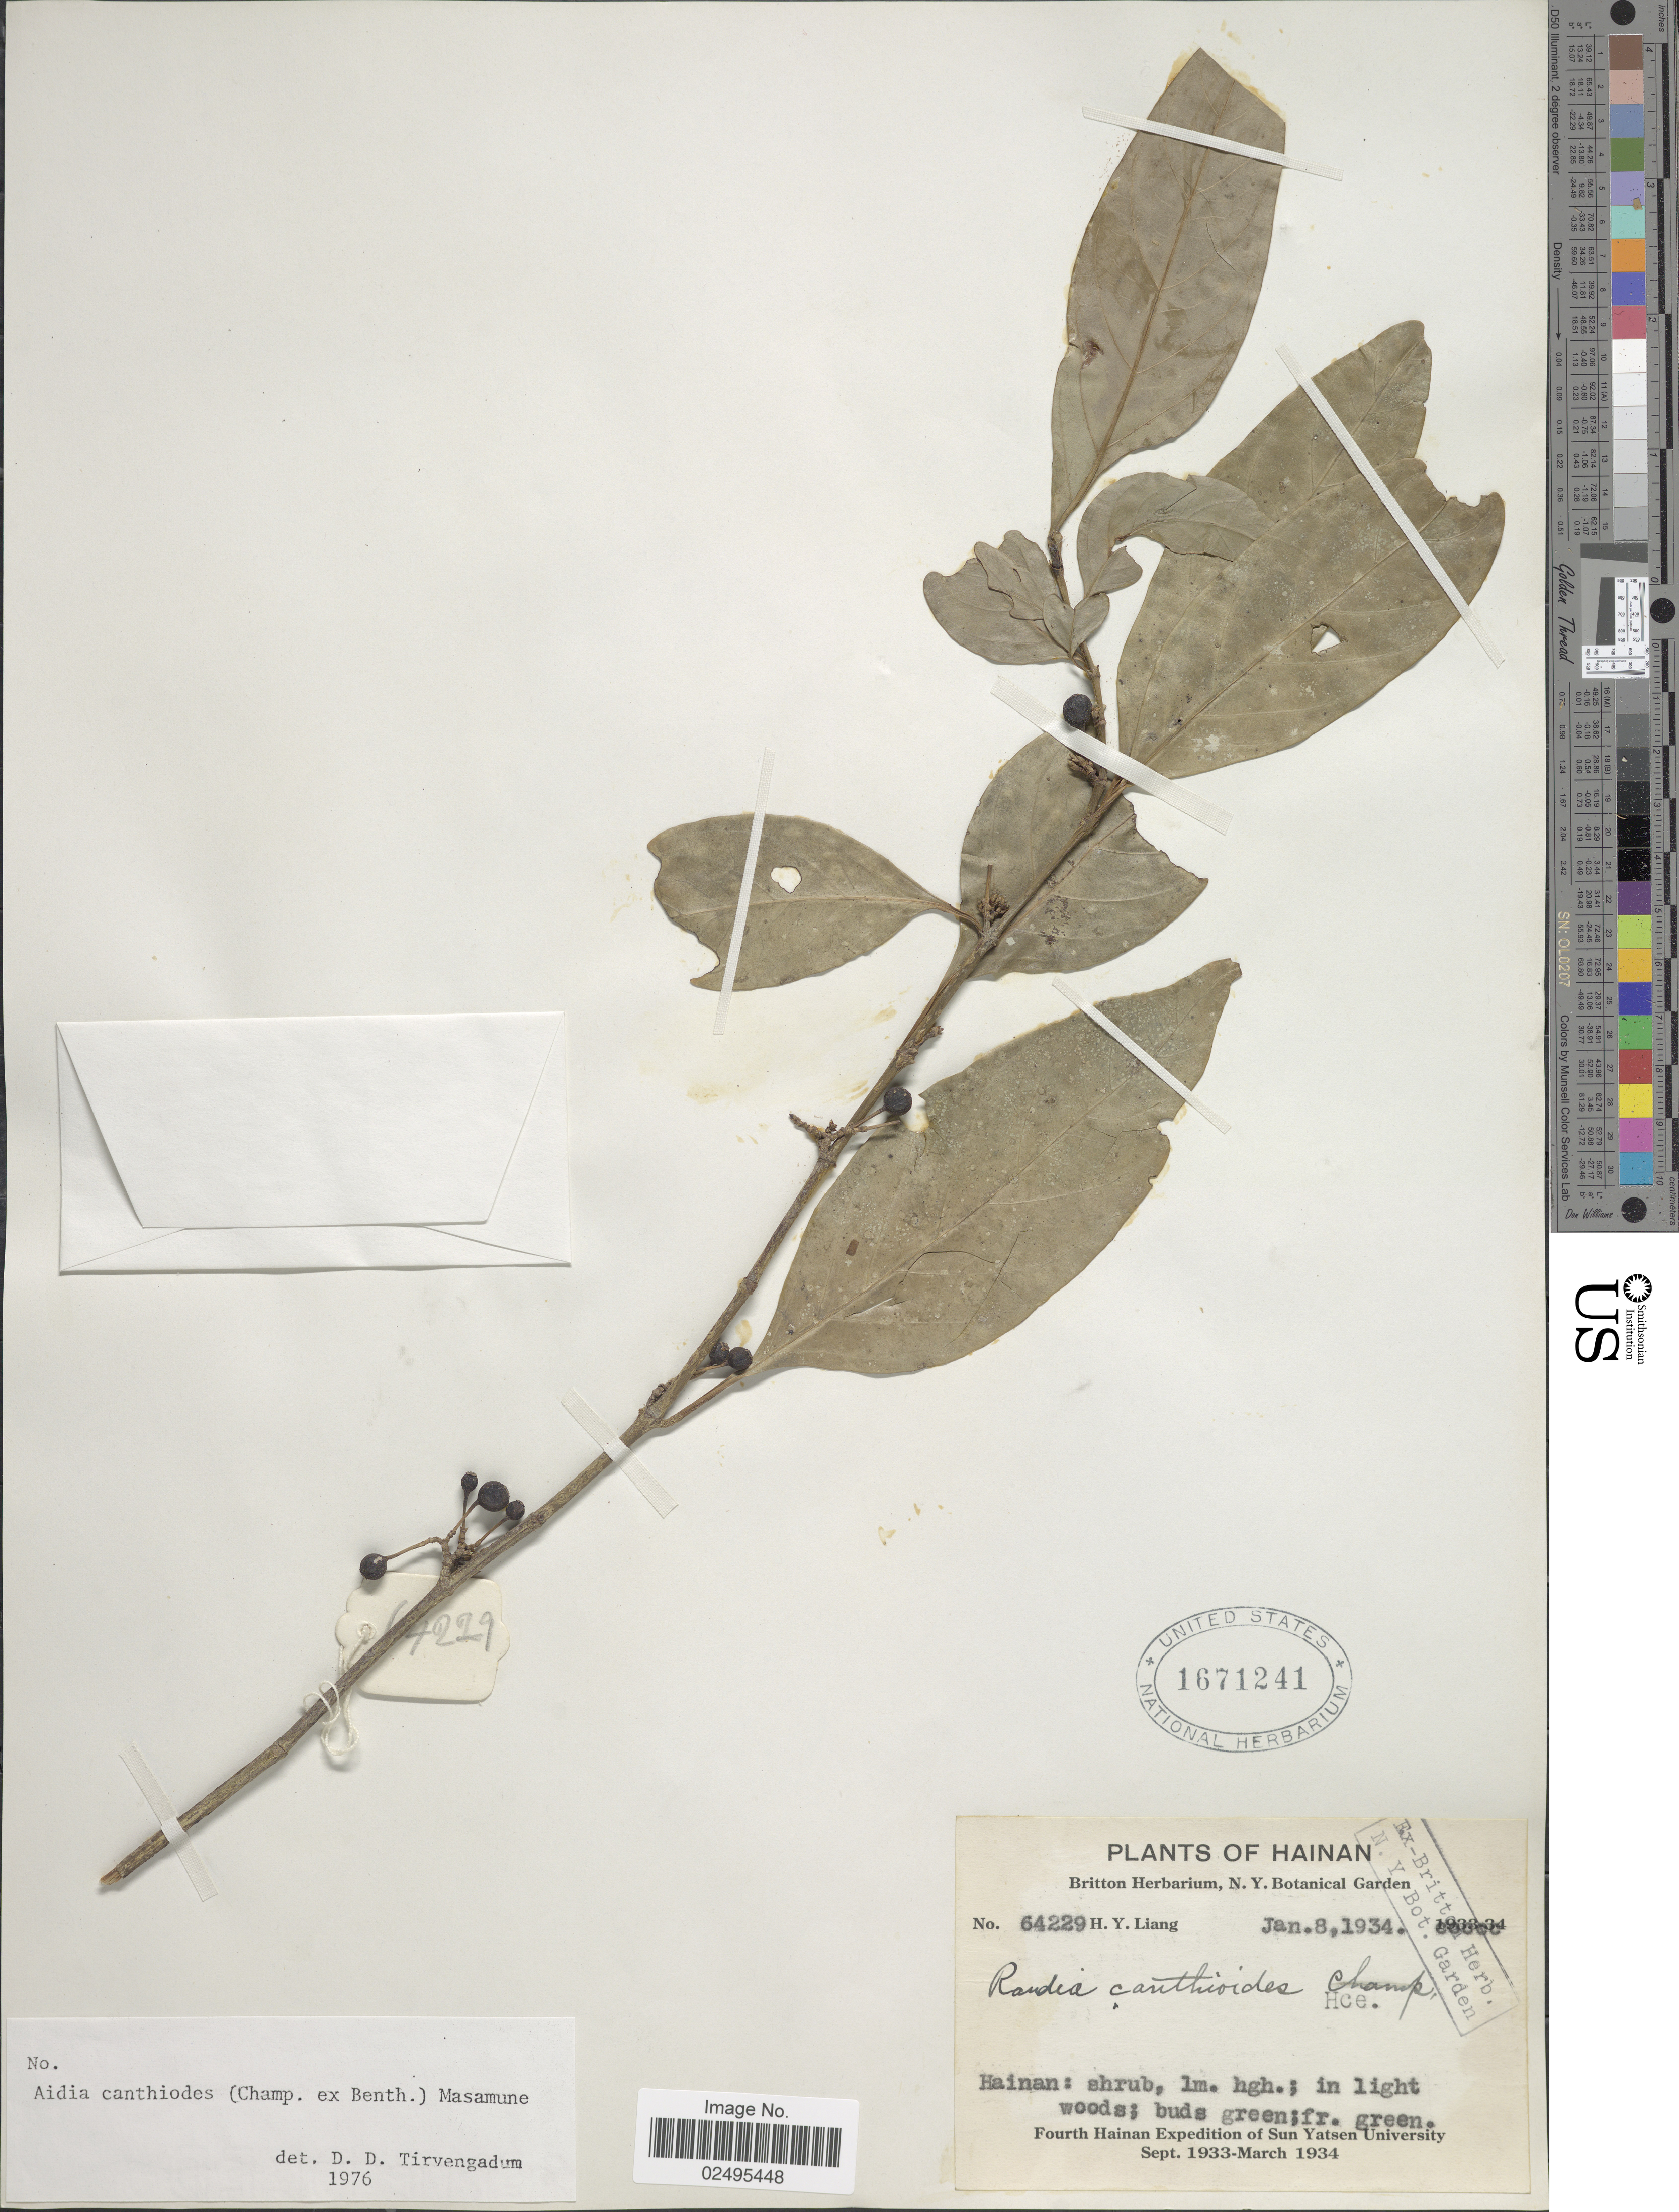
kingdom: Plantae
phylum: Tracheophyta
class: Magnoliopsida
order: Gentianales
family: Rubiaceae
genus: Aidia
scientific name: Aidia canthioides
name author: (Champ. ex Benth.) Masam.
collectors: H. Y. Liang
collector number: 64229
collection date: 1934-01-08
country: China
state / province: Hainan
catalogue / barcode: US 1671241